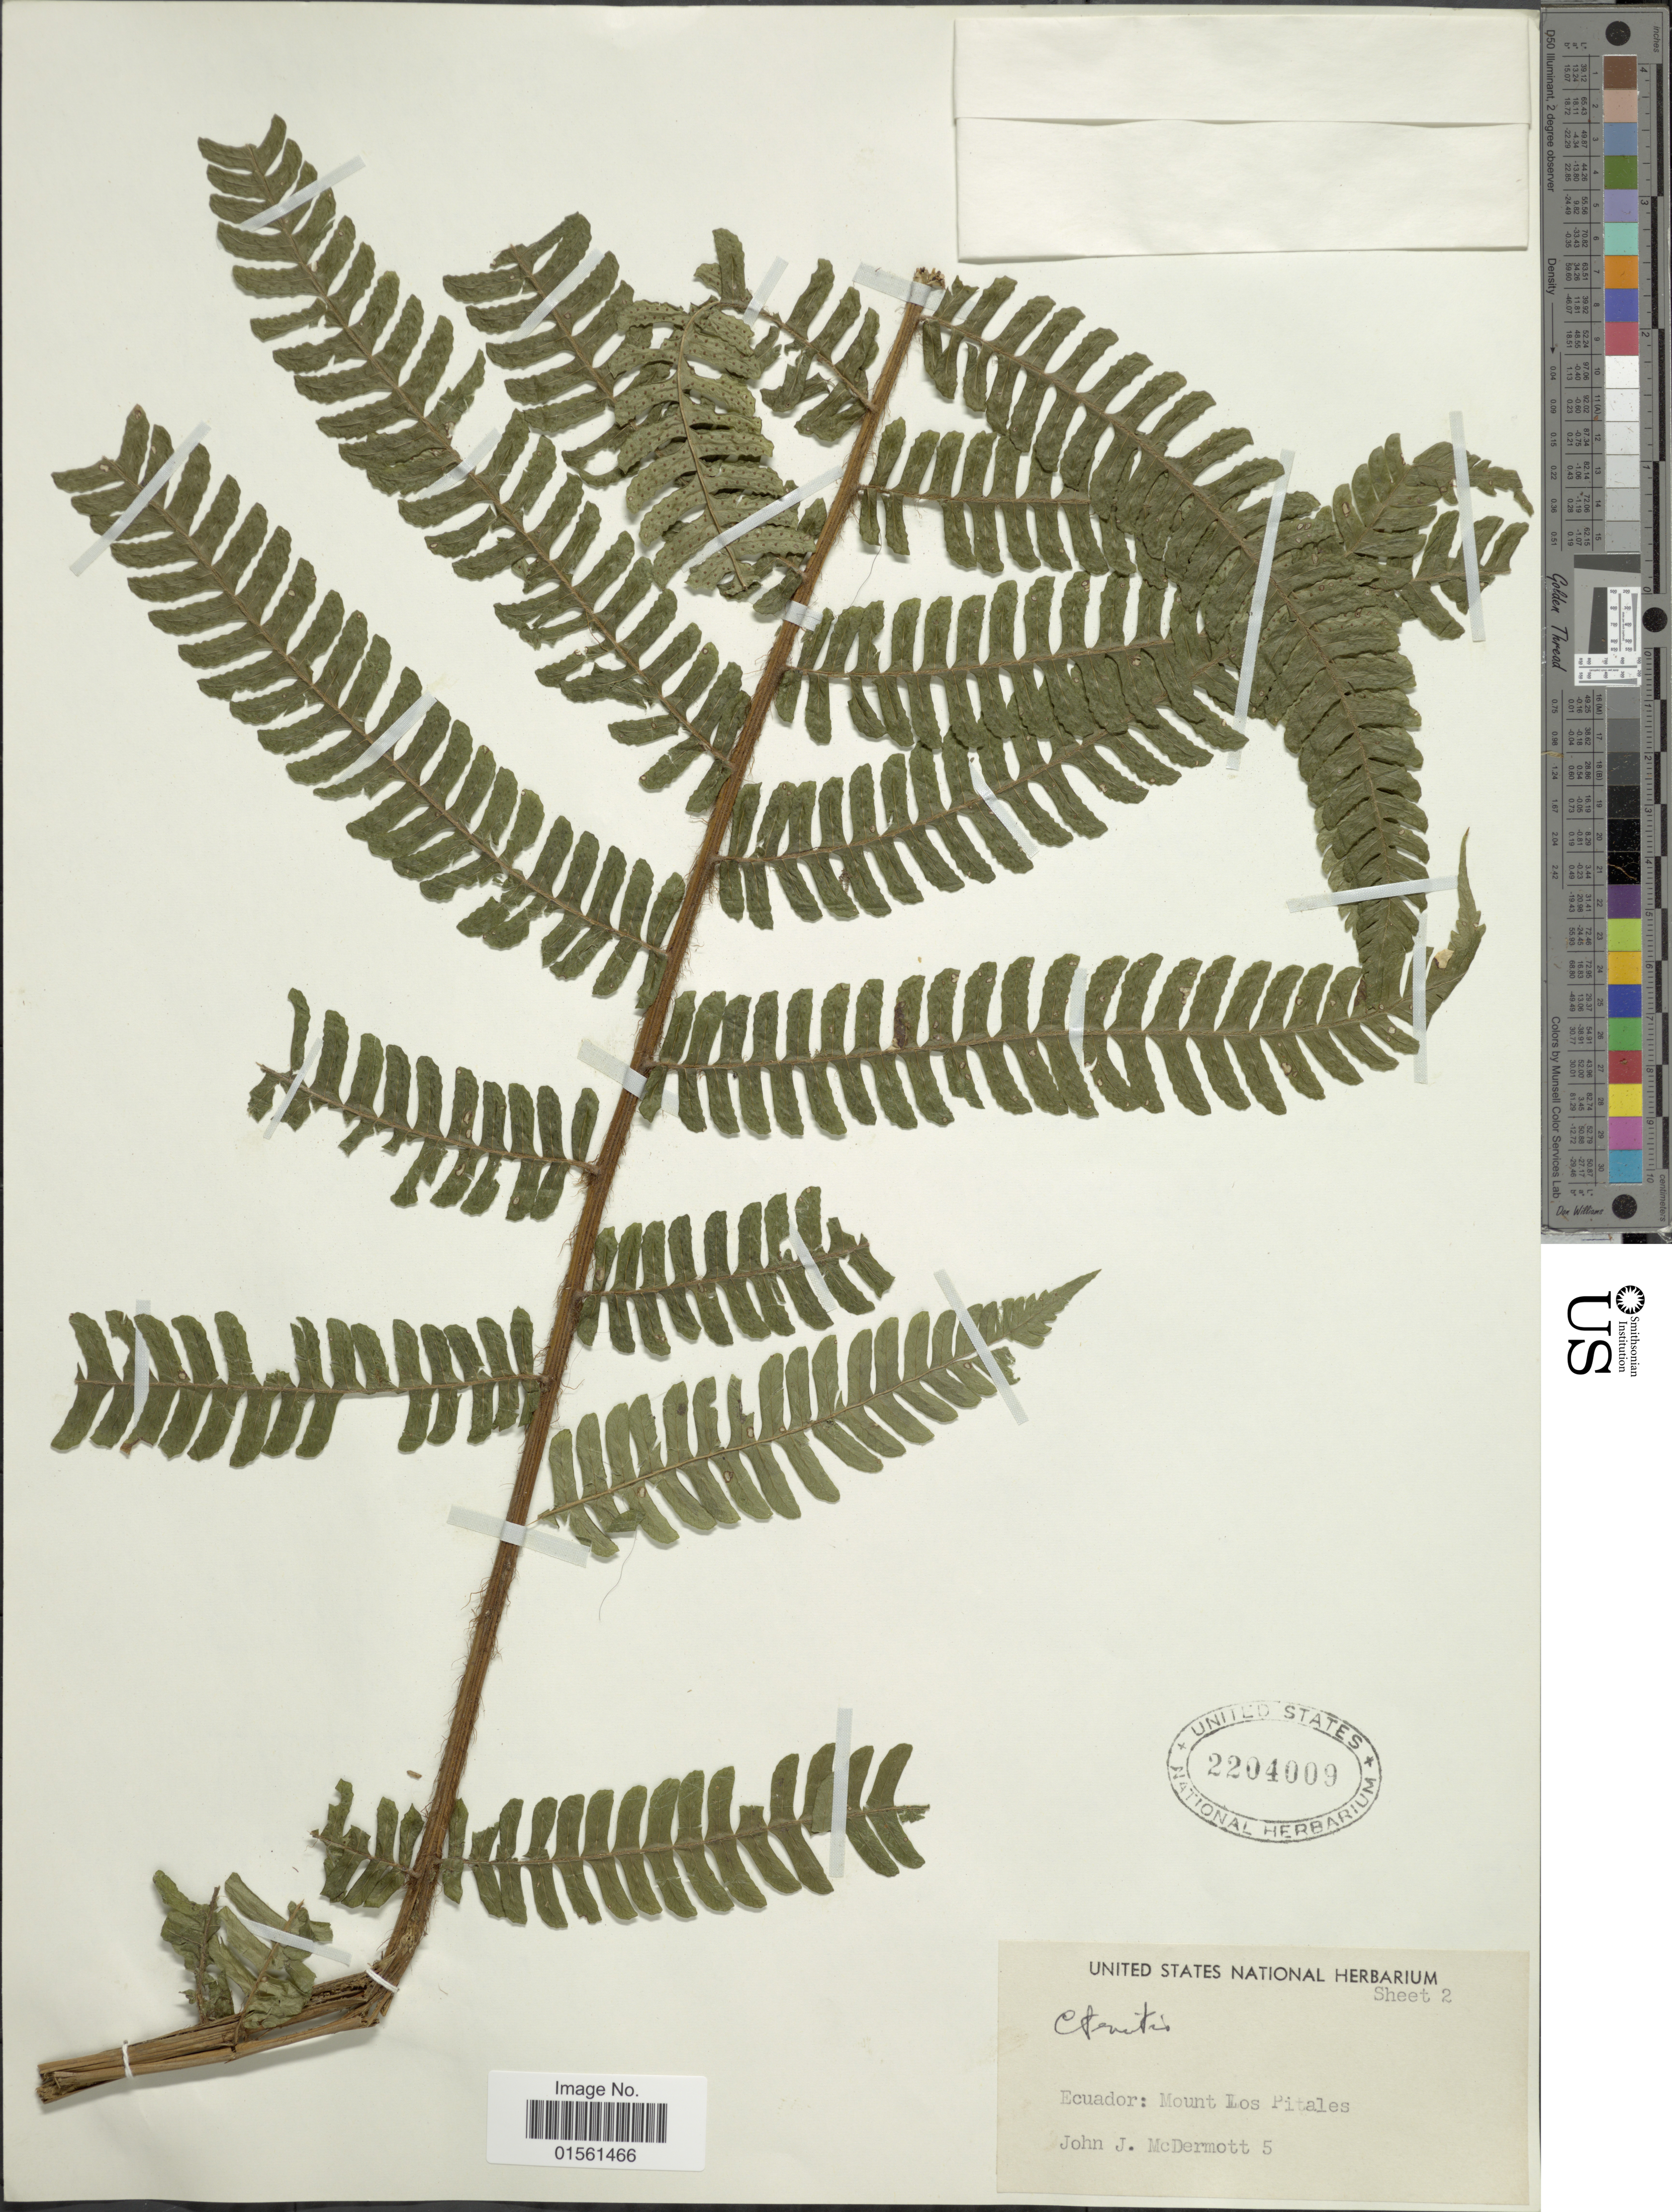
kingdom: Plantae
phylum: Tracheophyta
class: Polypodiopsida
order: Polypodiales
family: Dryopteridaceae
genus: Megalastrum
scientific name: Megalastrum sp.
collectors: J. McDermott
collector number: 5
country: Ecuador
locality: Mount Los Pitales.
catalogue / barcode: US 2204009